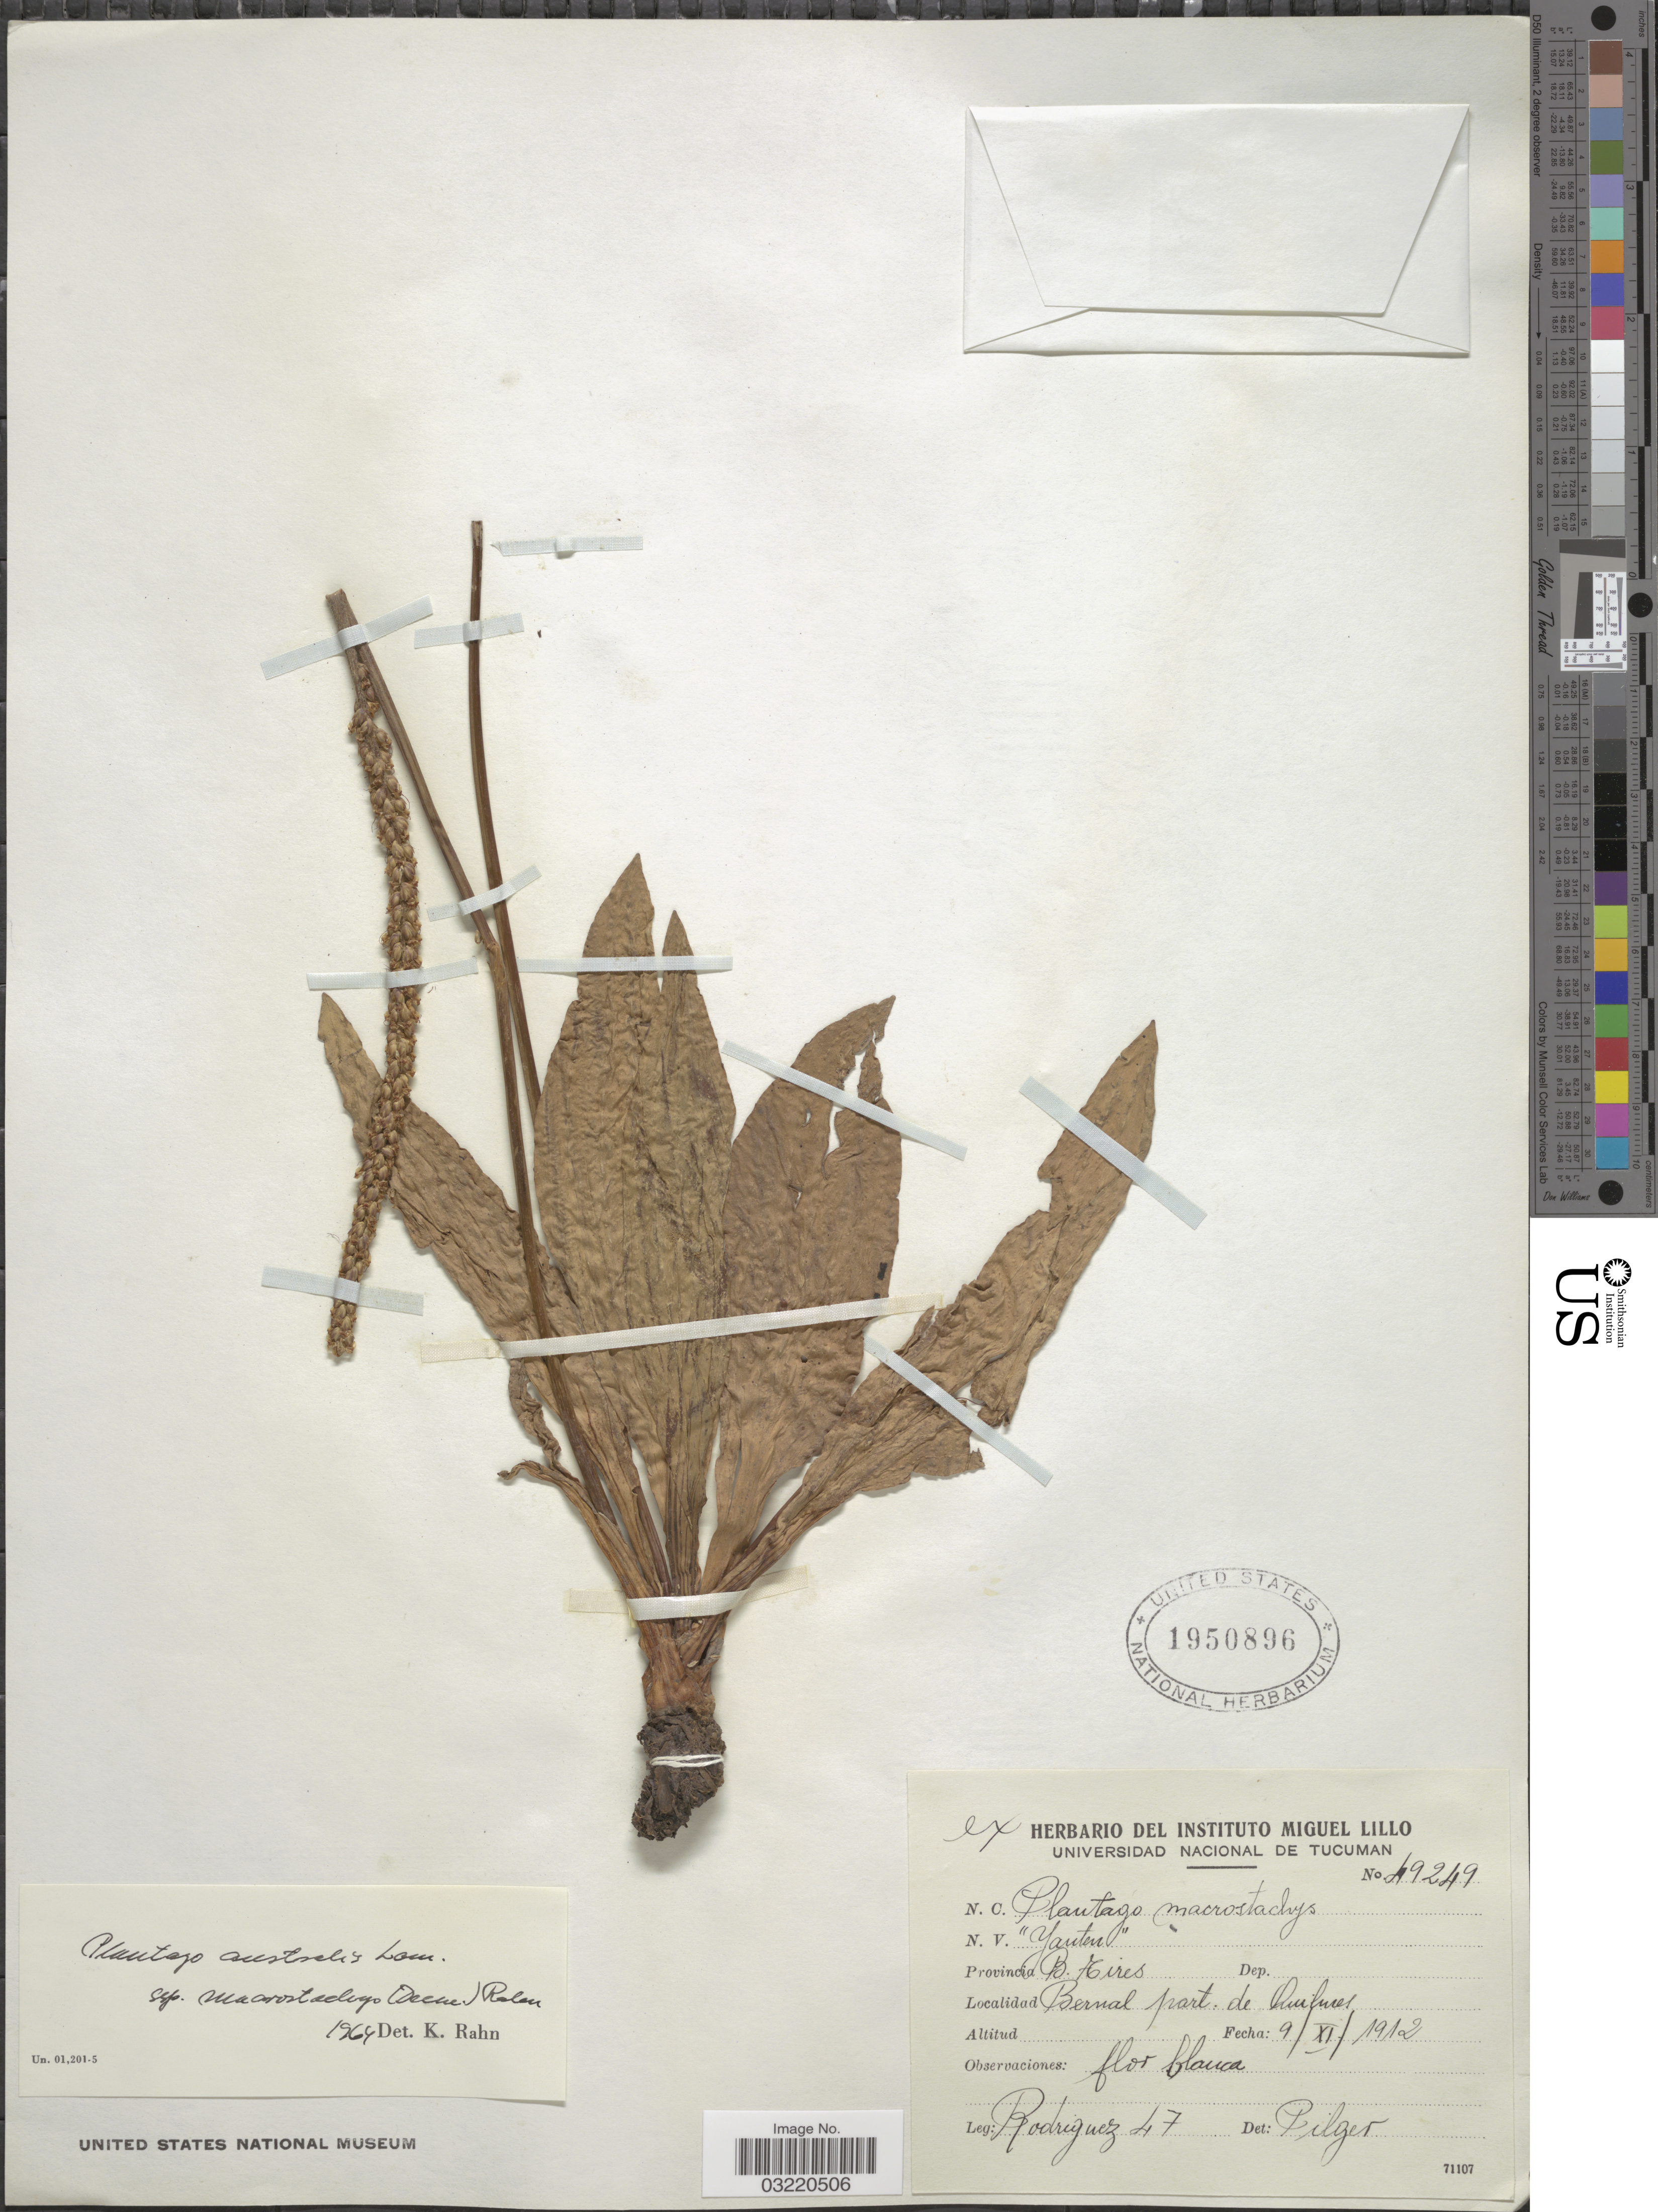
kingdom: Plantae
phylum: Tracheophyta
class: Magnoliopsida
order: Lamiales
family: Plantaginaceae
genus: Plantago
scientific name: Plantago australis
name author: Lam.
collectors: Rodriguez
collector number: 47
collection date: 1912-11-09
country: Argentina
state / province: Buenos Aires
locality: B. Aires. Bernal part. de Quilmes.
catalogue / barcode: US 1950896